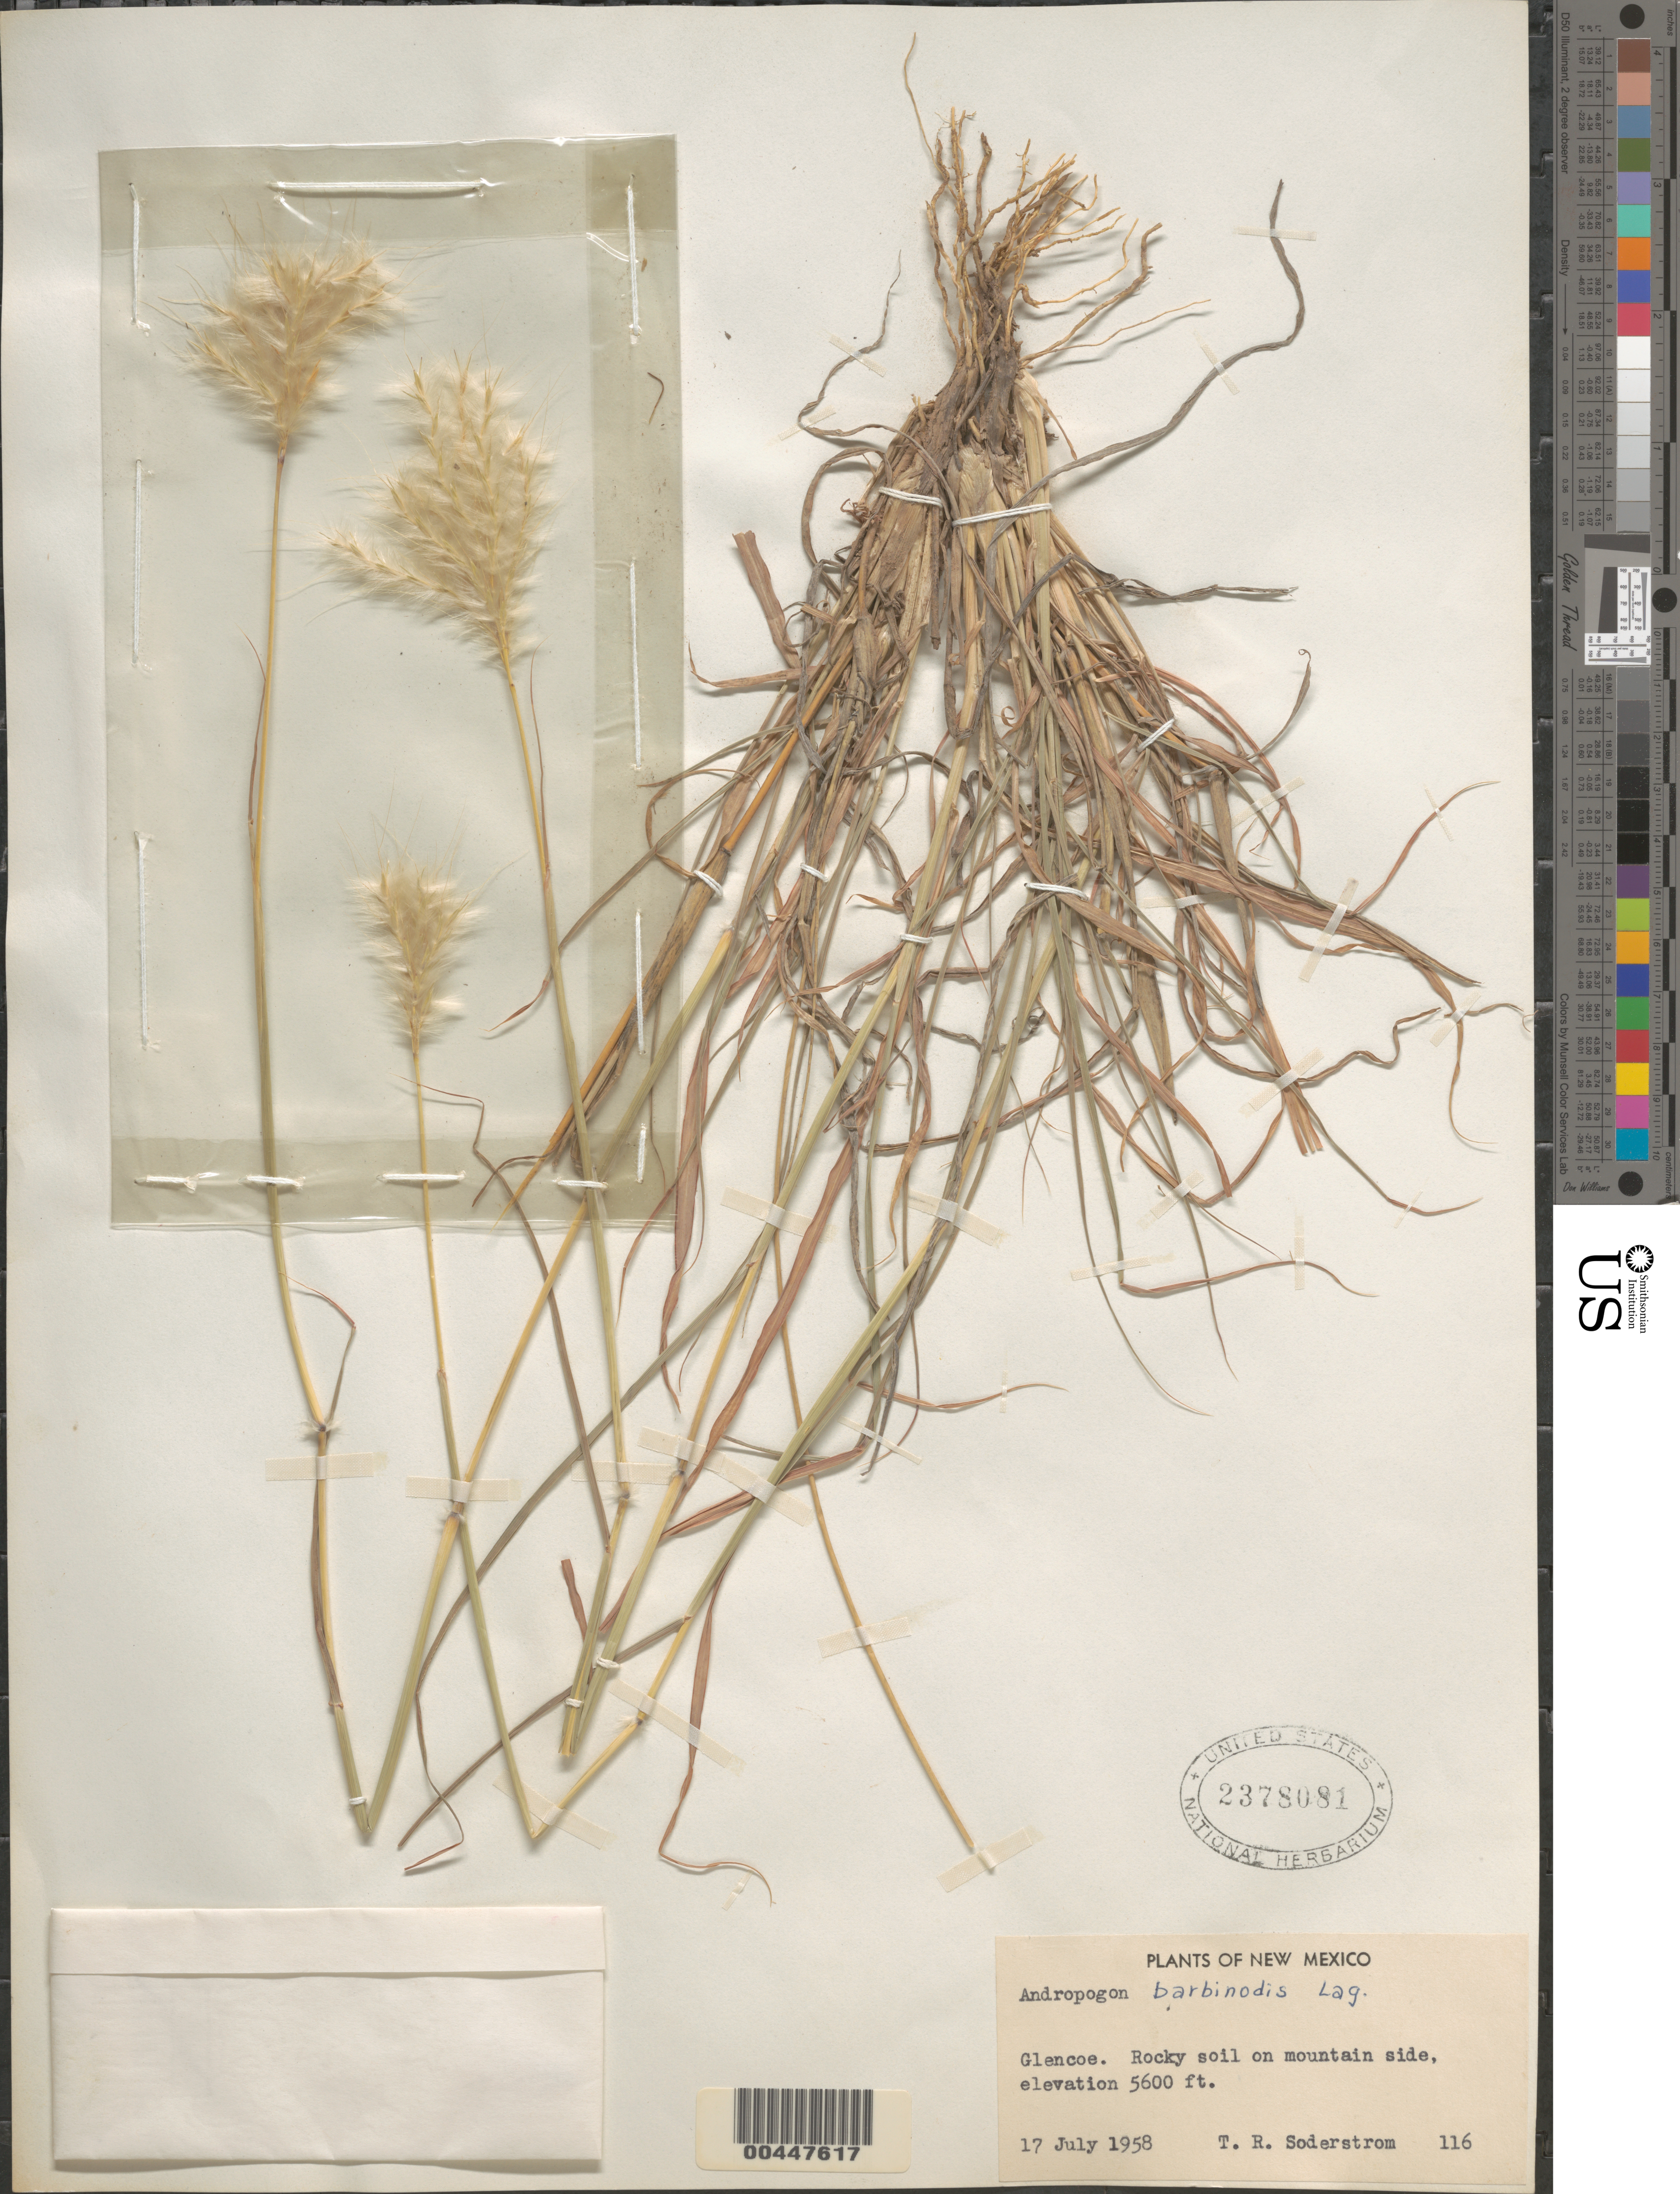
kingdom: Plantae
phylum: Tracheophyta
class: Liliopsida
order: Poales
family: Poaceae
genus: Andropogon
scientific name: Andropogon barbinodis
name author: Lag.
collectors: T. R. Soderstrom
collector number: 116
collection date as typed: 17 Jul 1958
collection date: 1958-07-17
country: United States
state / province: New Mexico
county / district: Lincoln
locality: Glencoe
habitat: Rocky soil on mountain side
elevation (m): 1707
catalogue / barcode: US 2378081